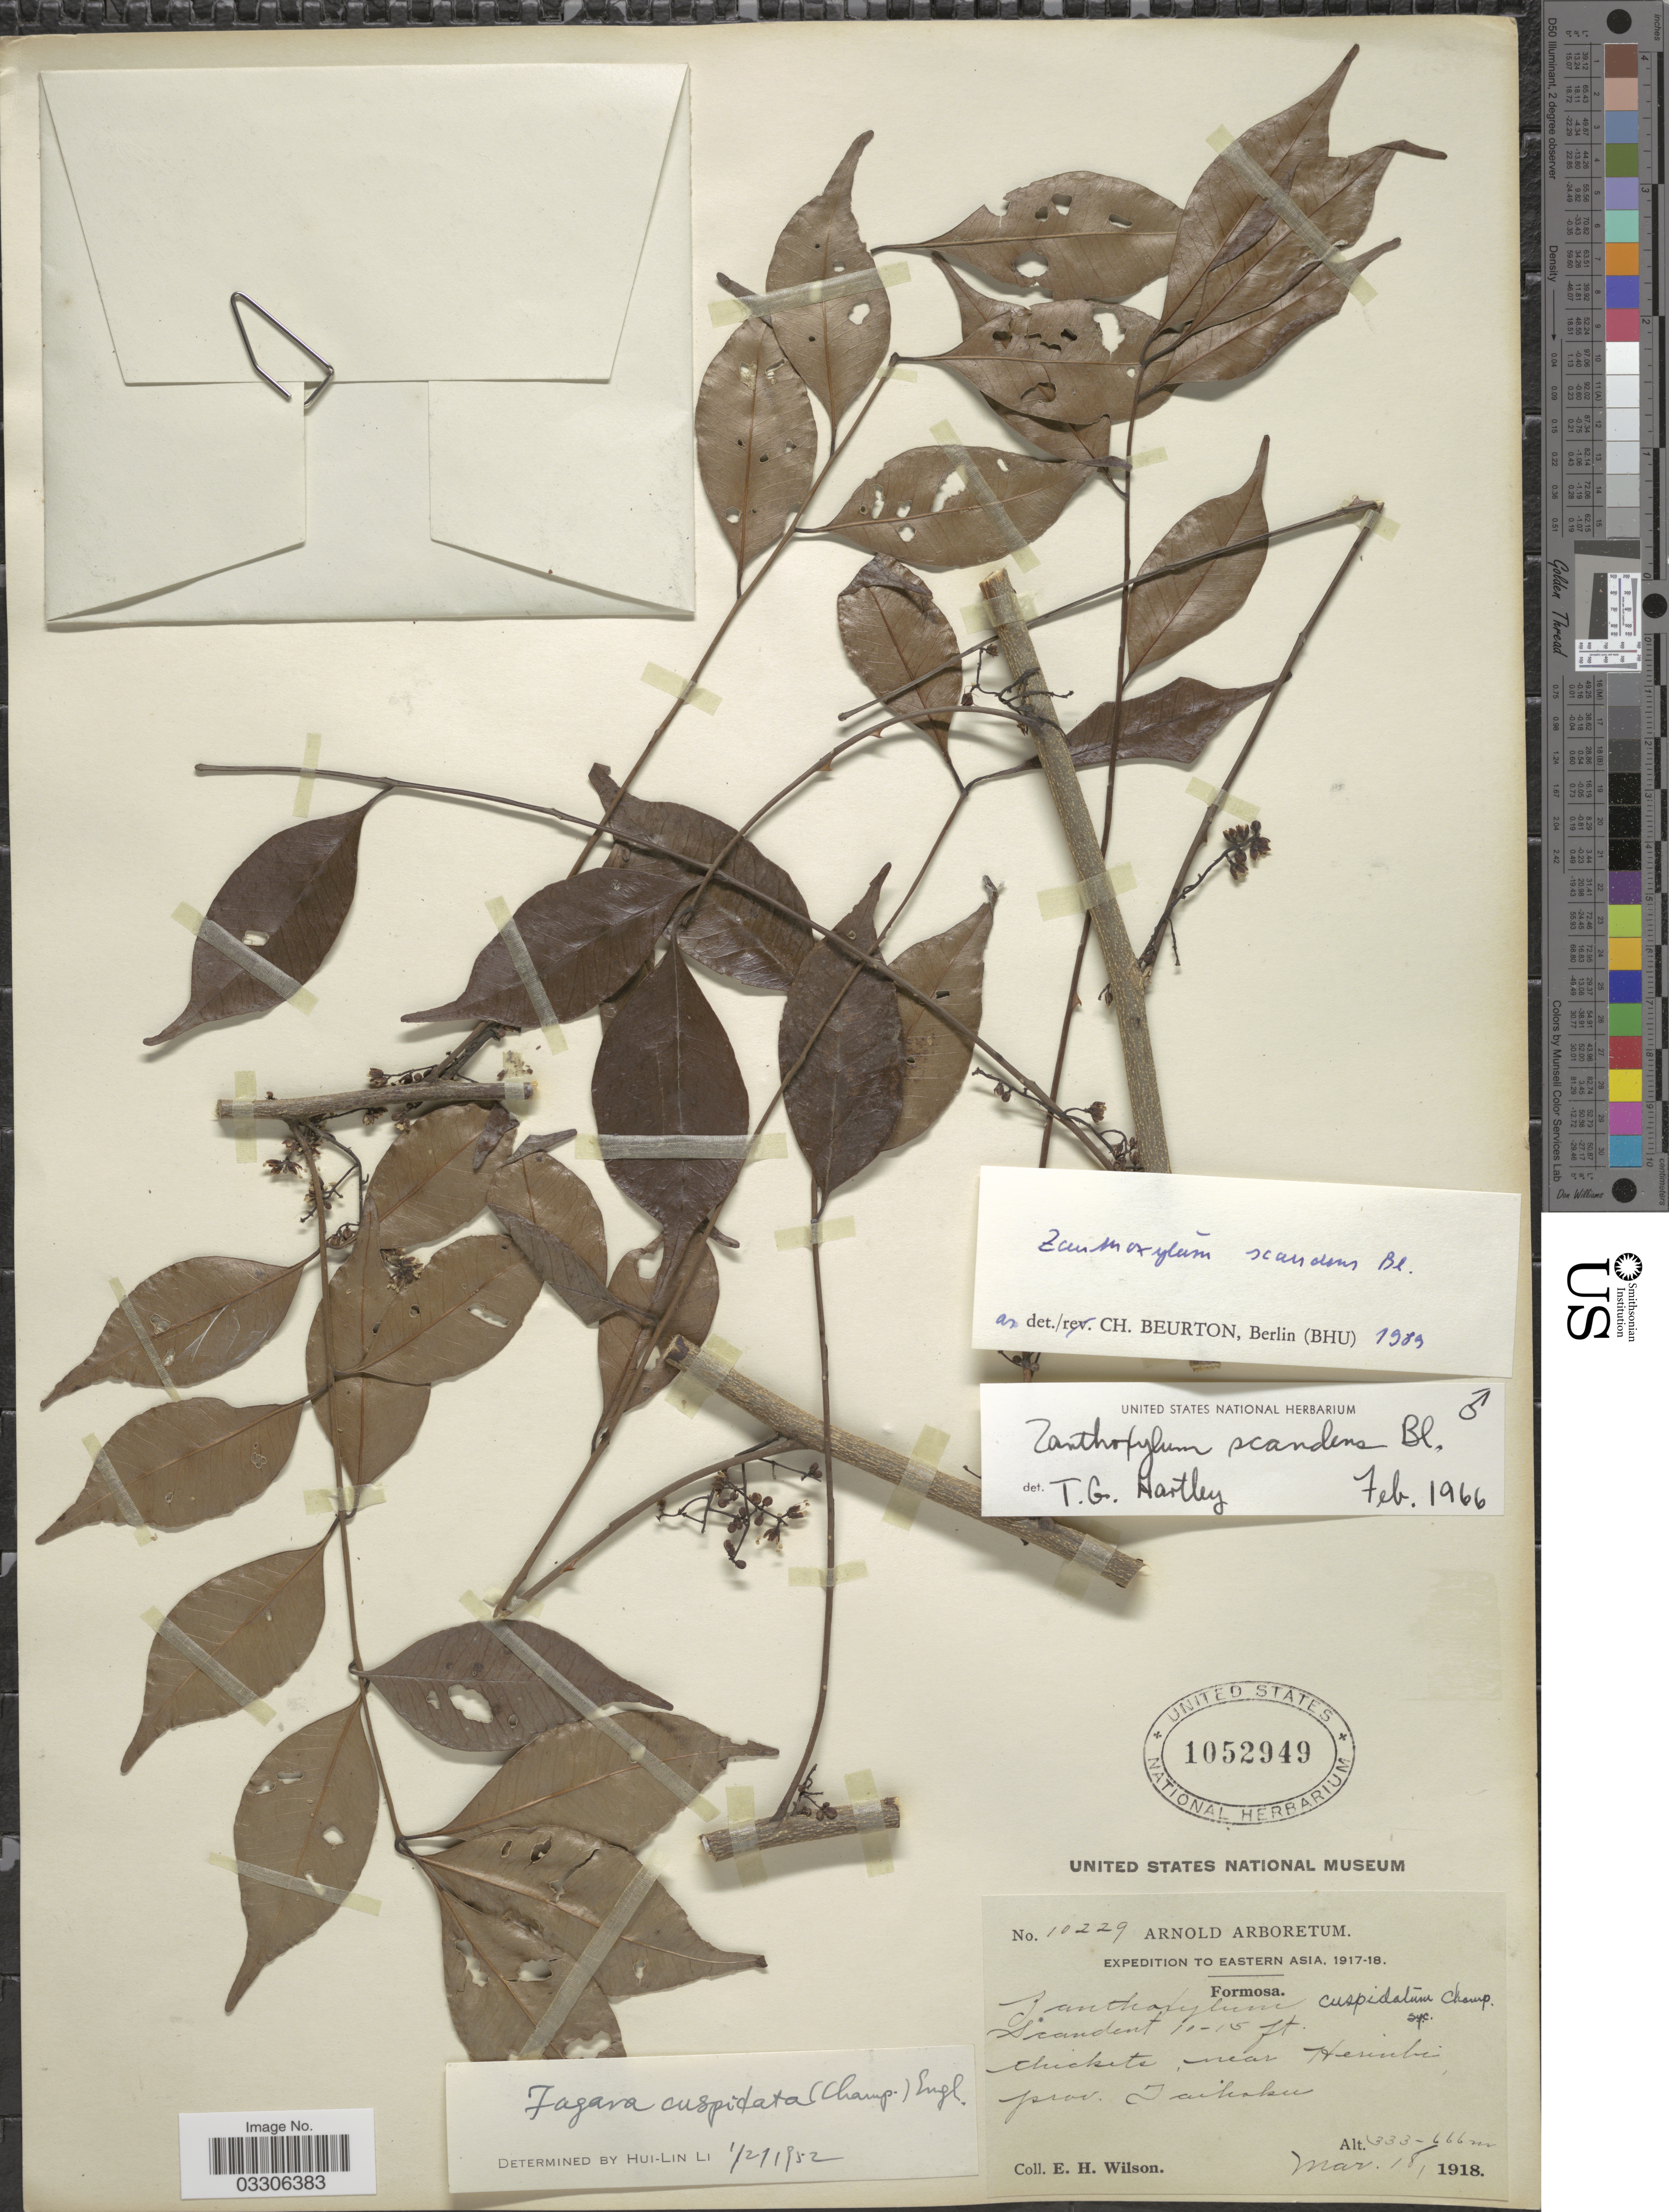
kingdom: Plantae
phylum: Tracheophyta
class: Magnoliopsida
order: Sapindales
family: Rutaceae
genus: Zanthoxylum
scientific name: Zanthoxylum scandens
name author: Blume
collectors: E. Wilson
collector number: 10229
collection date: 1918-03-18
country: Taiwan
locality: Eastern Asia. Formosa. Near Herinbi, Prov. Taihoku.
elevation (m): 333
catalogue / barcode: US 1052949